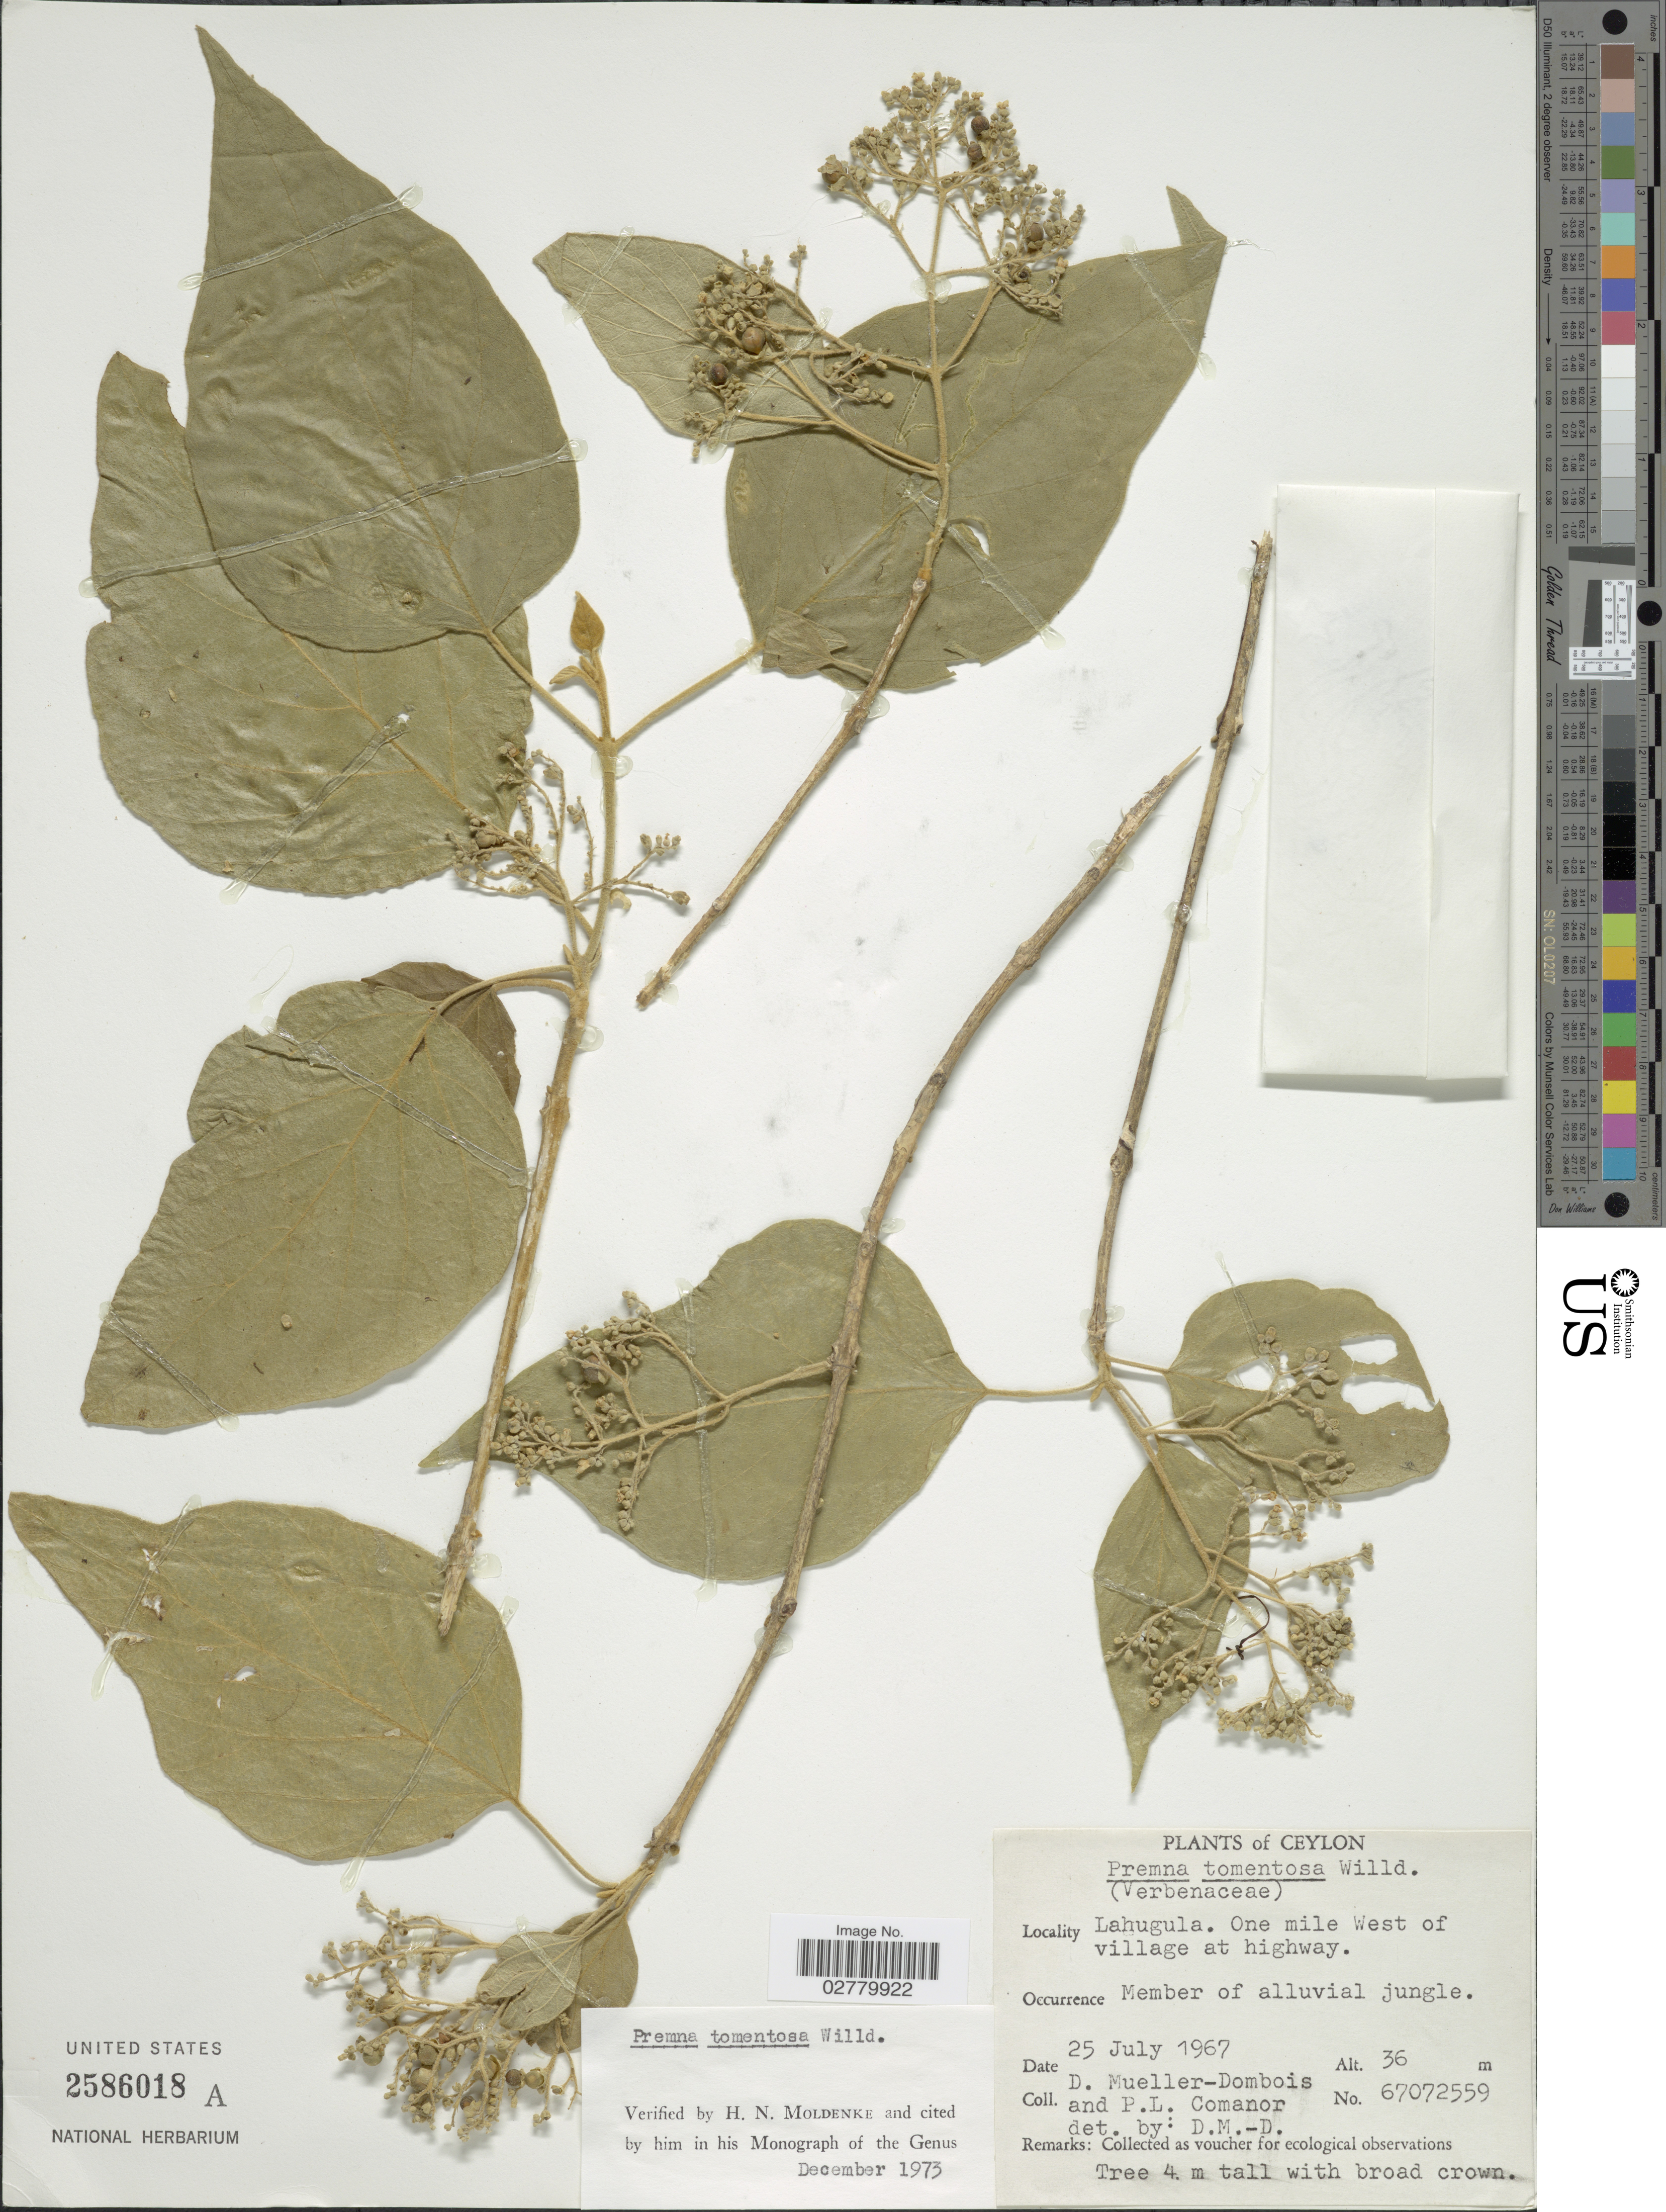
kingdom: Plantae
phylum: Tracheophyta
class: Magnoliopsida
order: Lamiales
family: Lamiaceae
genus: Premna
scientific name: Premna tomentosa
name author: Willd.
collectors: D. Mueller-Dombois & P. Comanor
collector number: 67072559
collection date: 1967-07-25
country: Sri Lanka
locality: Ceylon. Lahugula. One mile West of village at highway.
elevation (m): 36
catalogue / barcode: US 2586018A